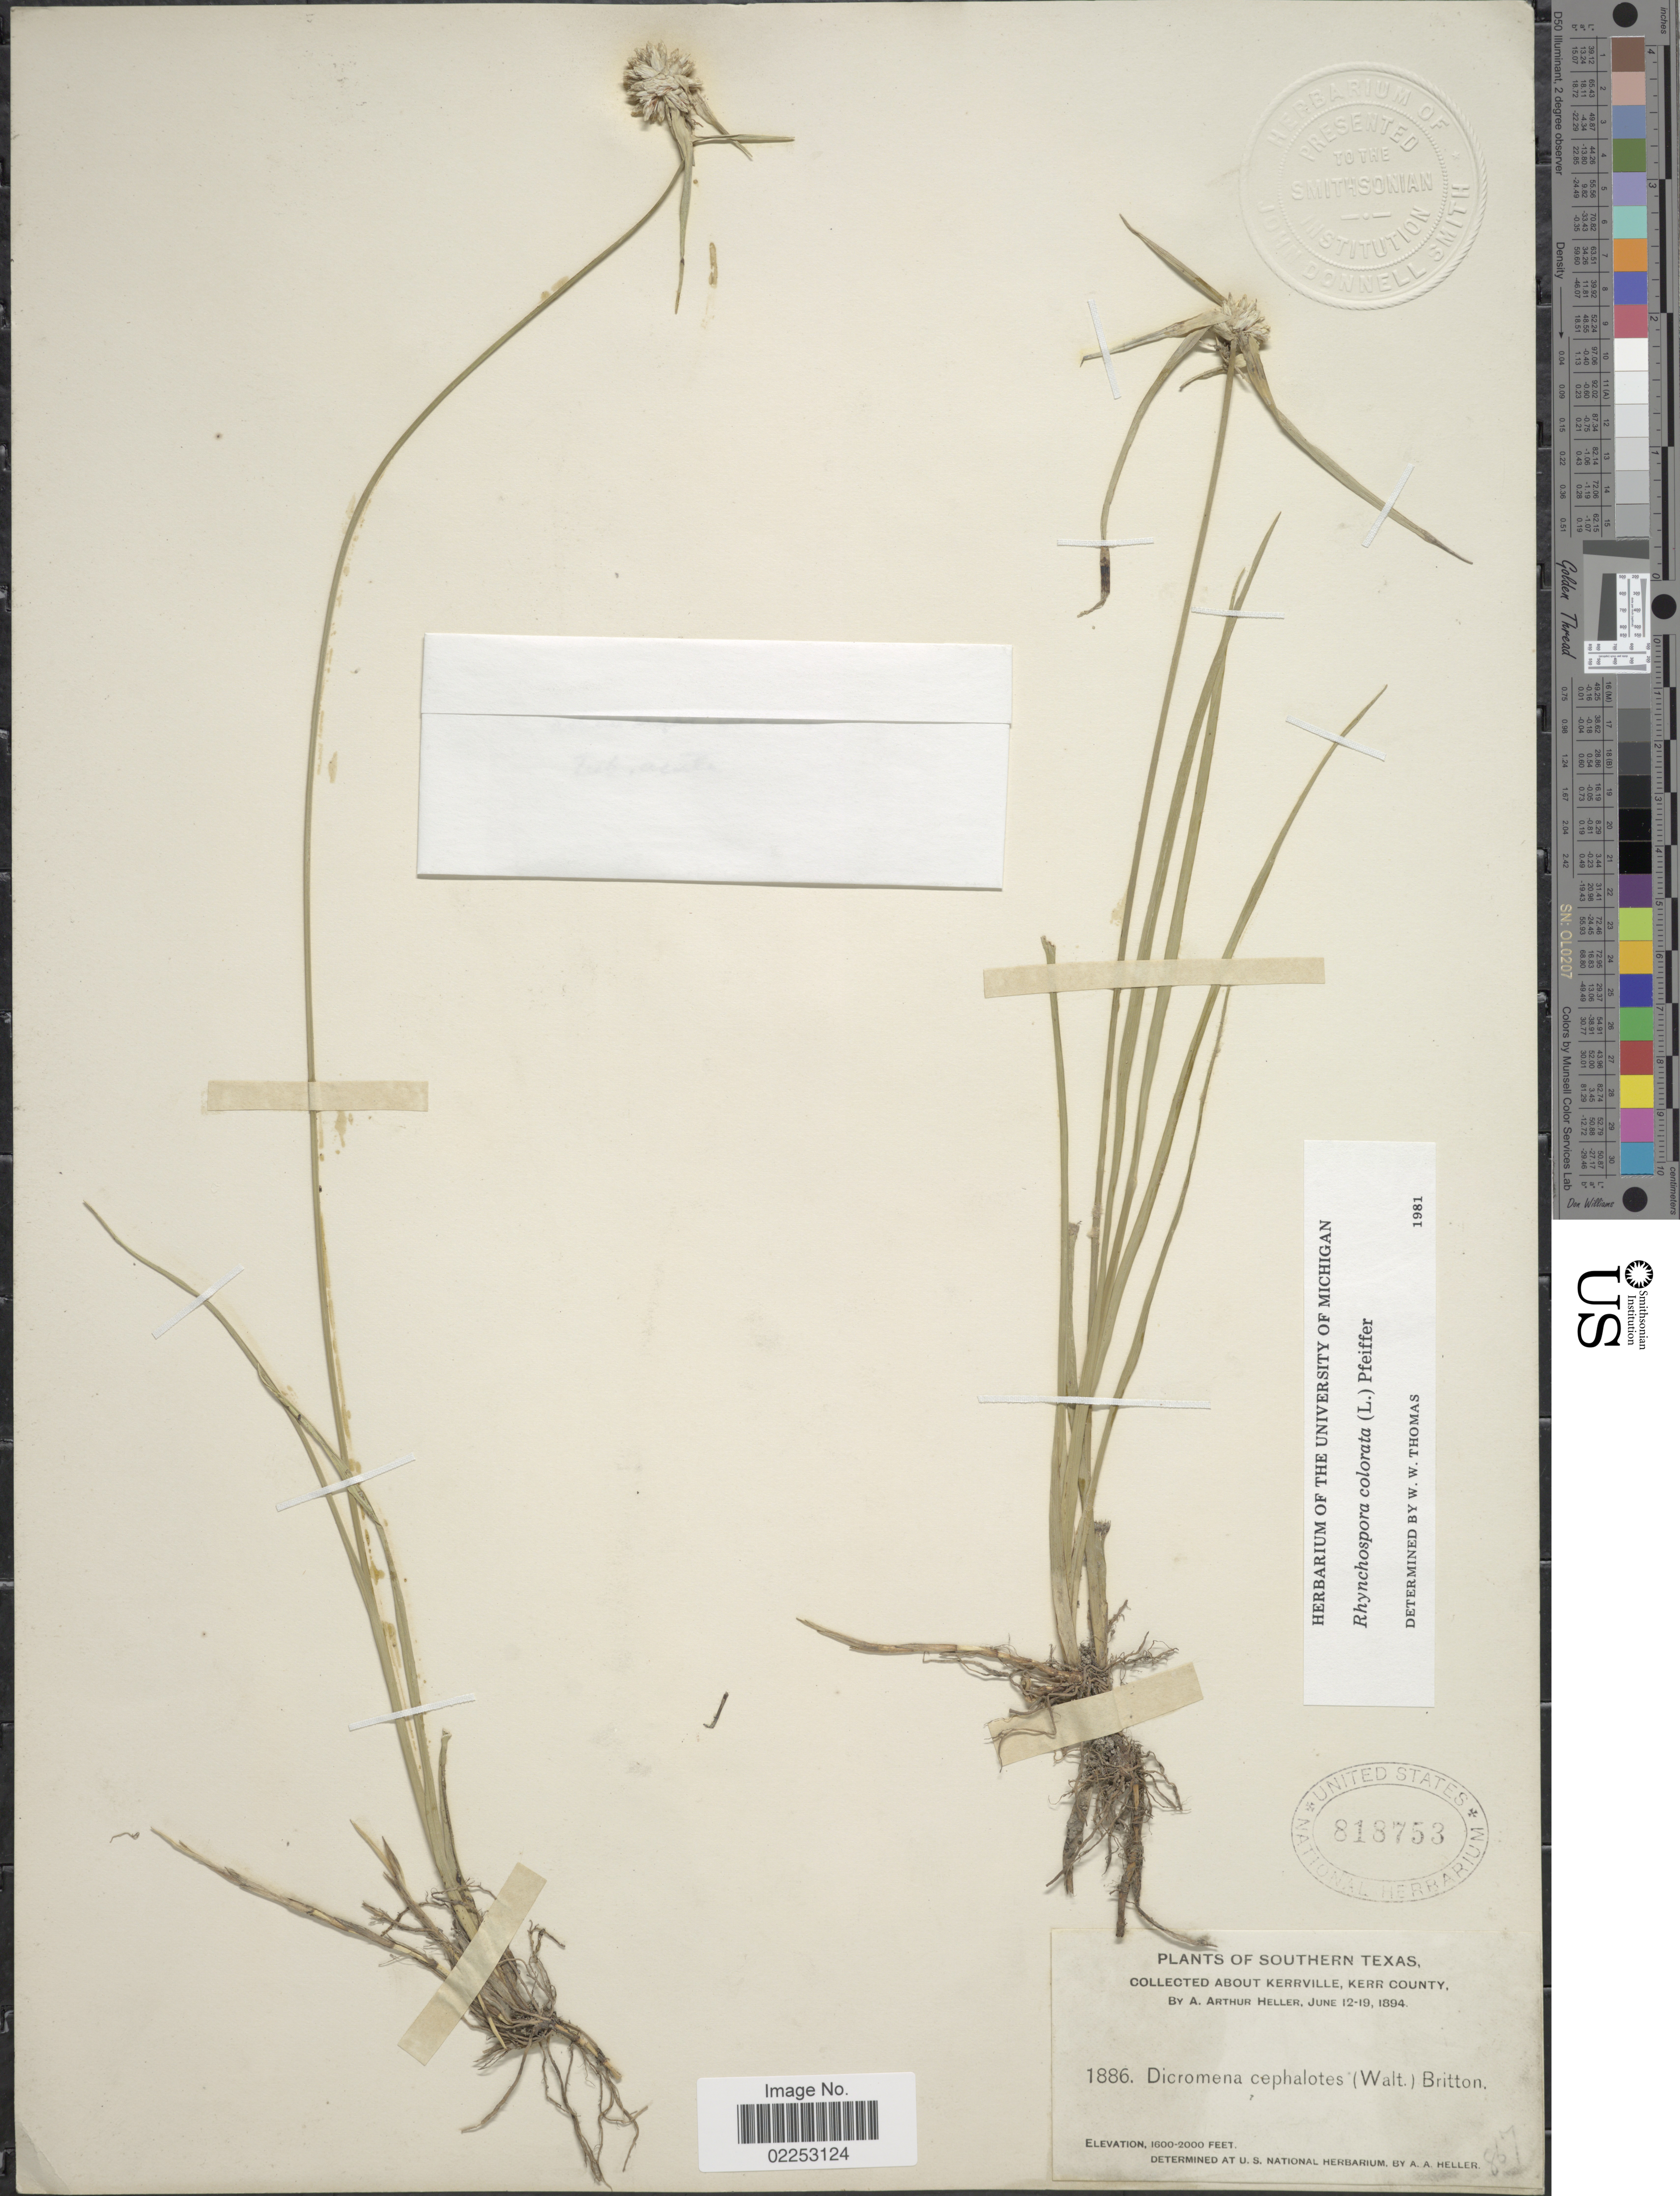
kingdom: Plantae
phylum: Tracheophyta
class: Liliopsida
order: Poales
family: Cyperaceae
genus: Rhynchospora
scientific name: Rhynchospora colorata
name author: (L.) H. Pfeiff.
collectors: A. A. Heller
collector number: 1886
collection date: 1894-06-12/1894-06-16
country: United States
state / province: Texas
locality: Southern Texas. About Kerrville, Kerr County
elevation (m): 488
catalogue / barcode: US 818753